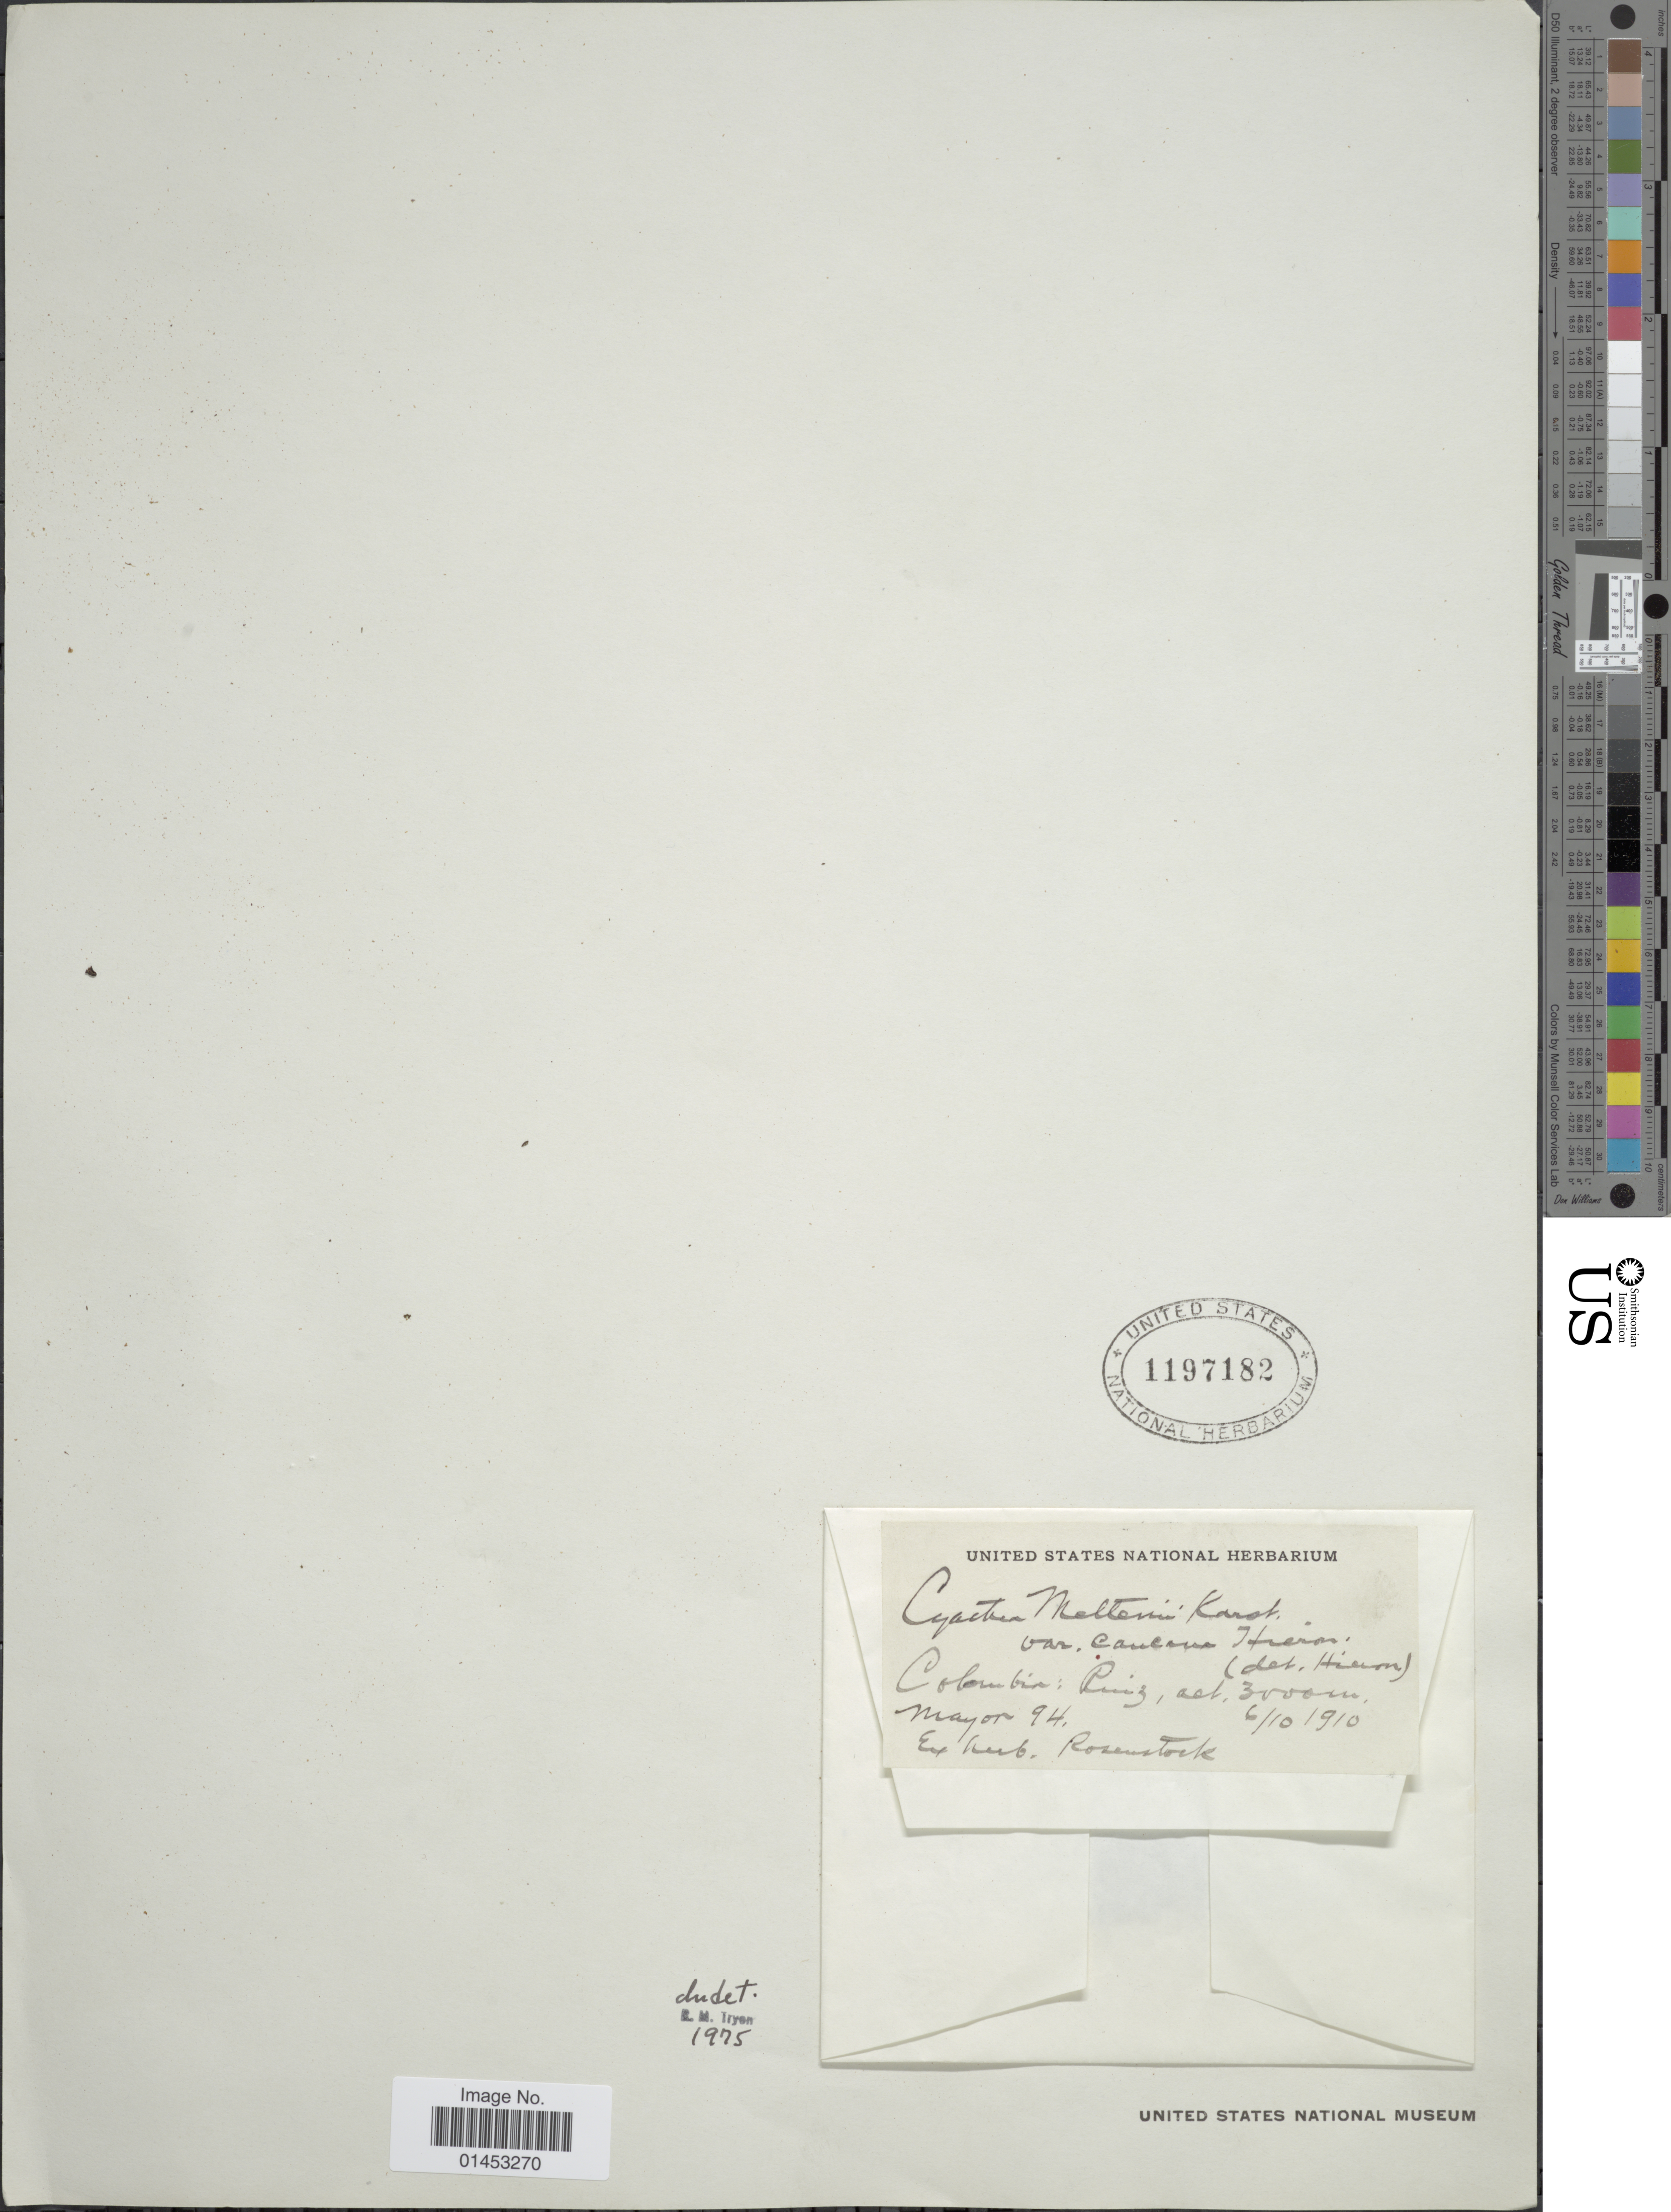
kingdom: Plantae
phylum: Tracheophyta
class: Polypodiopsida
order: Cyatheales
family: Cyatheaceae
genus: Cyathea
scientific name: Cyathea sp.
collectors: Mayor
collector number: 94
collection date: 1910-10-06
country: Colombia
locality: Colombia: Ruiz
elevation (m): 3000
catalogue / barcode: US 1197182